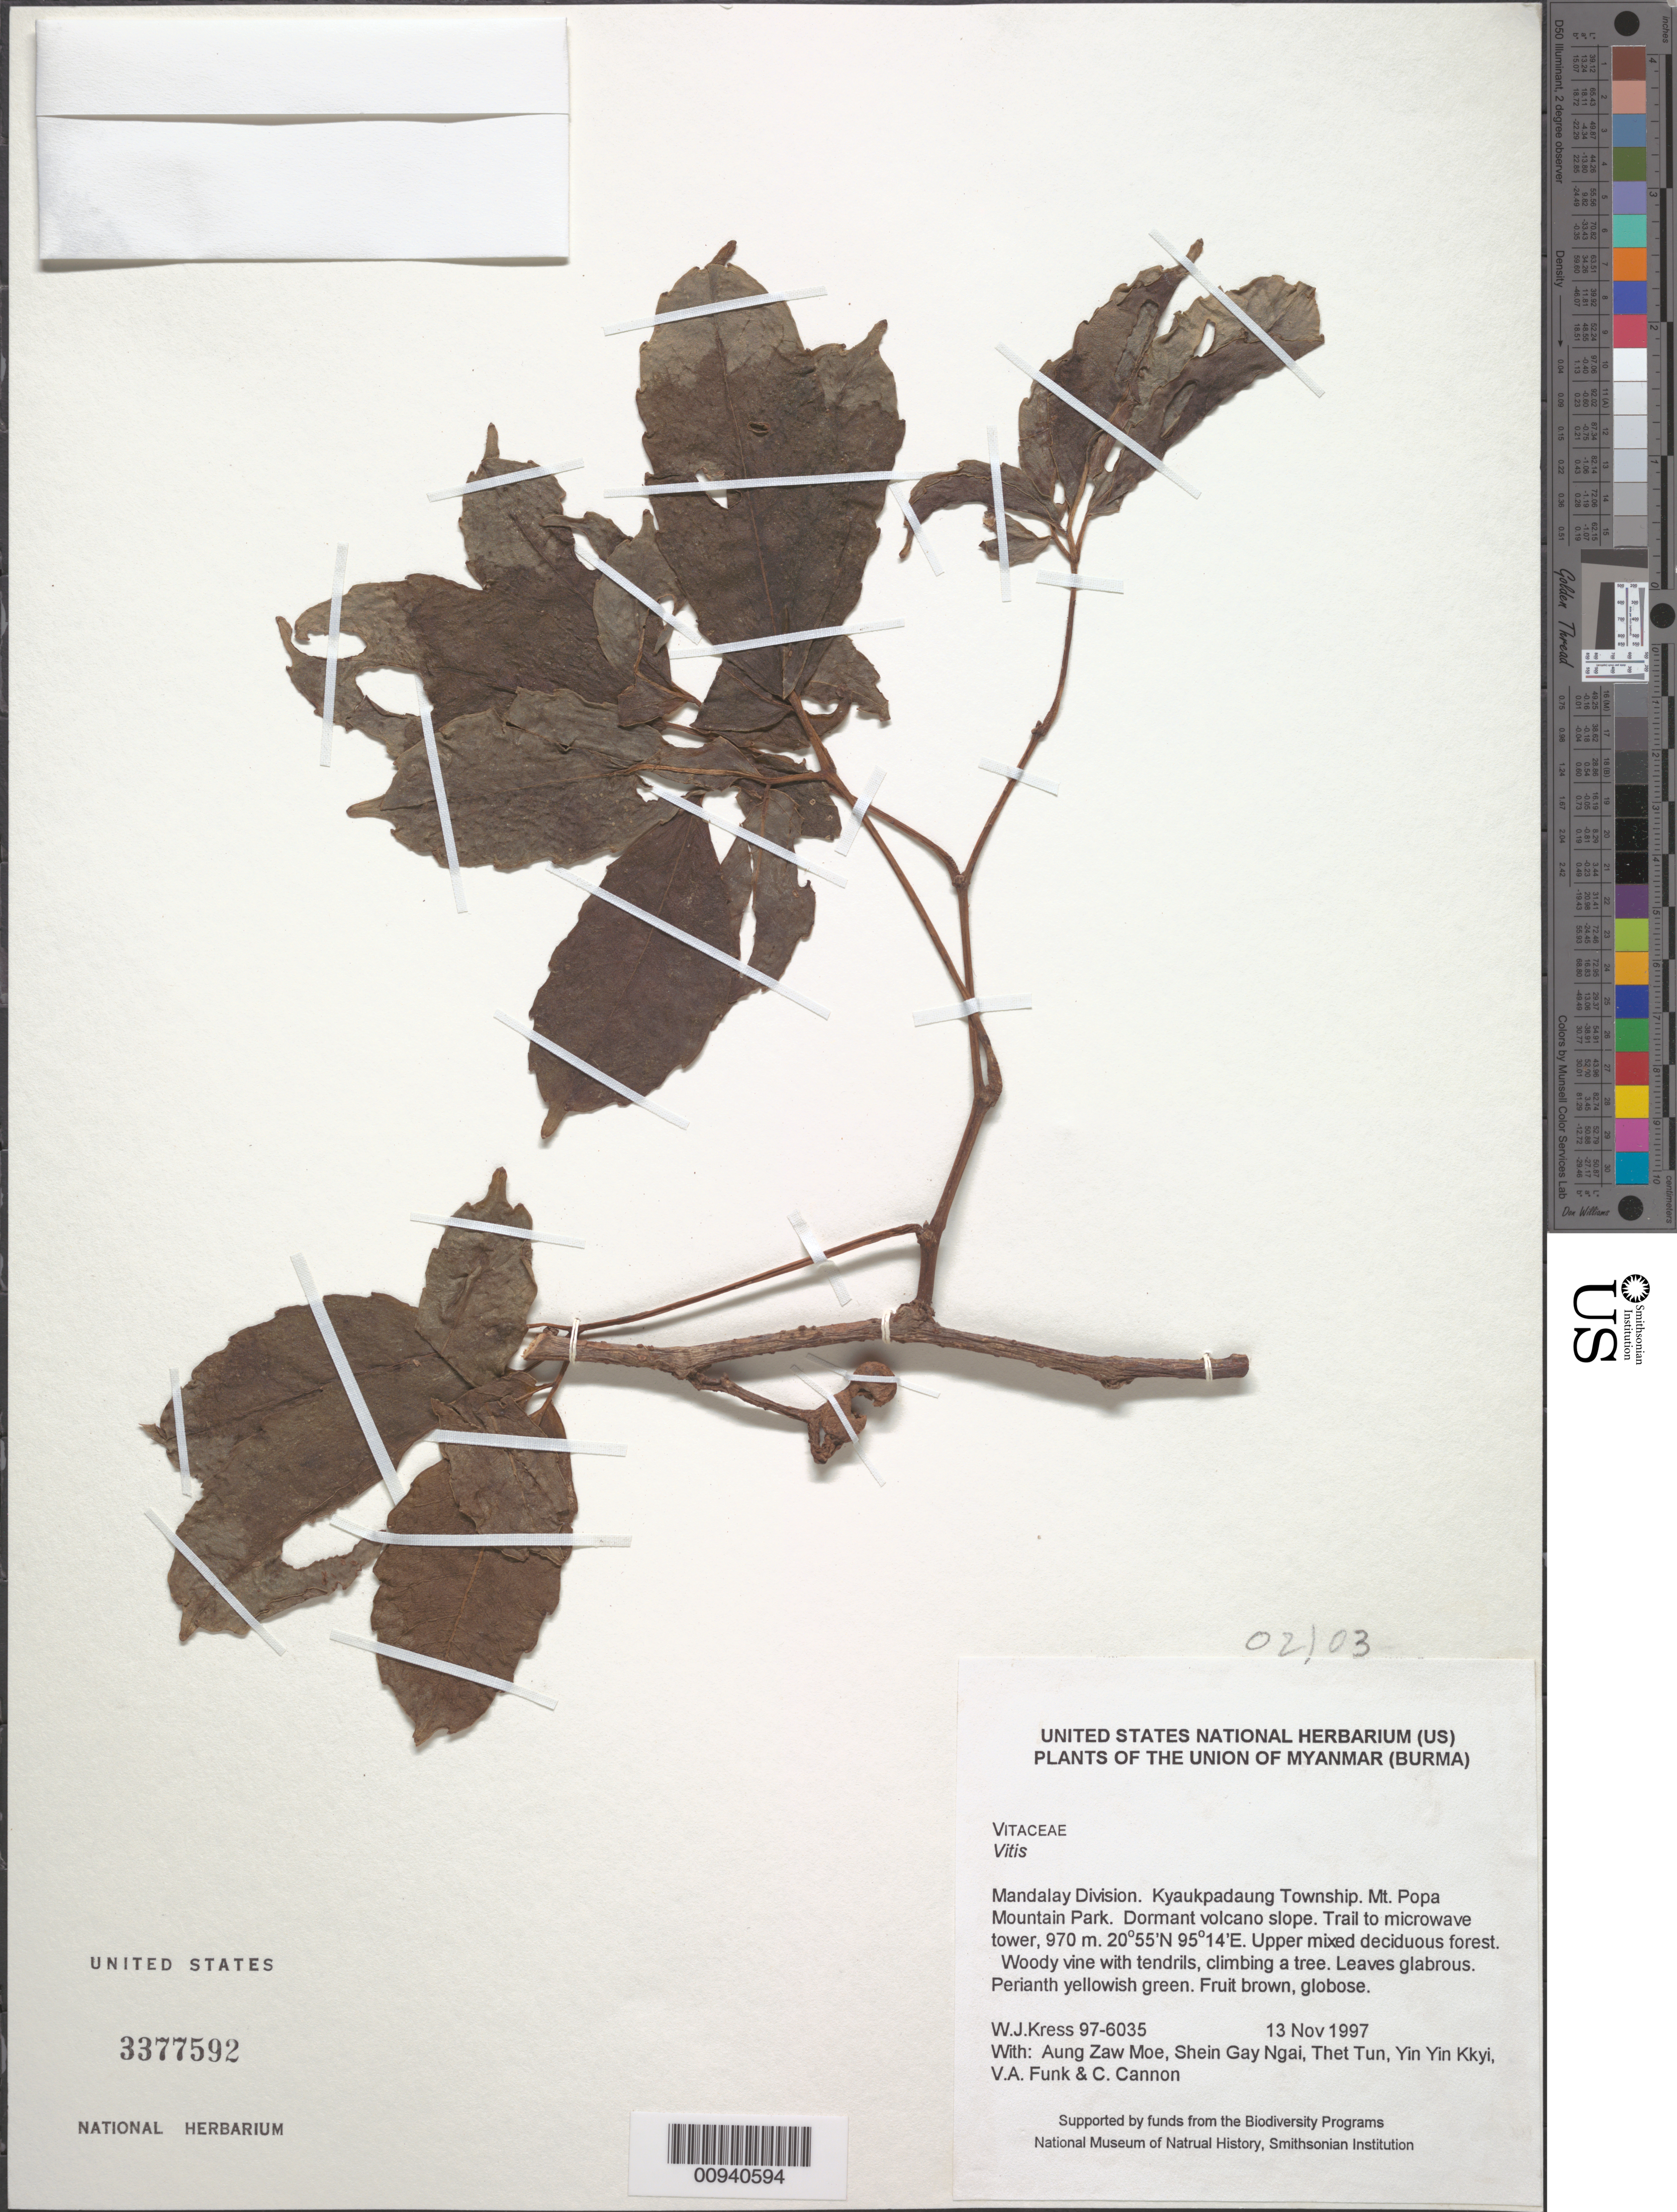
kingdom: Plantae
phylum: Tracheophyta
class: Magnoliopsida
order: Vitales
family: Vitaceae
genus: Vitis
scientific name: Vitis sp.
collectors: W. J. Kress, Aung Zaw Moe, Shein Gay Ngai, Thet Htun, Yin Yin Kyi & V. Funk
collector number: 97-6035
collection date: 1997-11-13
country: Myanmar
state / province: Mandalay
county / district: Kyaukpadaung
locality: Mt. Popa Mountain Park. Dormant volcano slope. Trail to microwave tower.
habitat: Upper mixed deciduous forest.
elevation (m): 970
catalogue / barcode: US 3377592